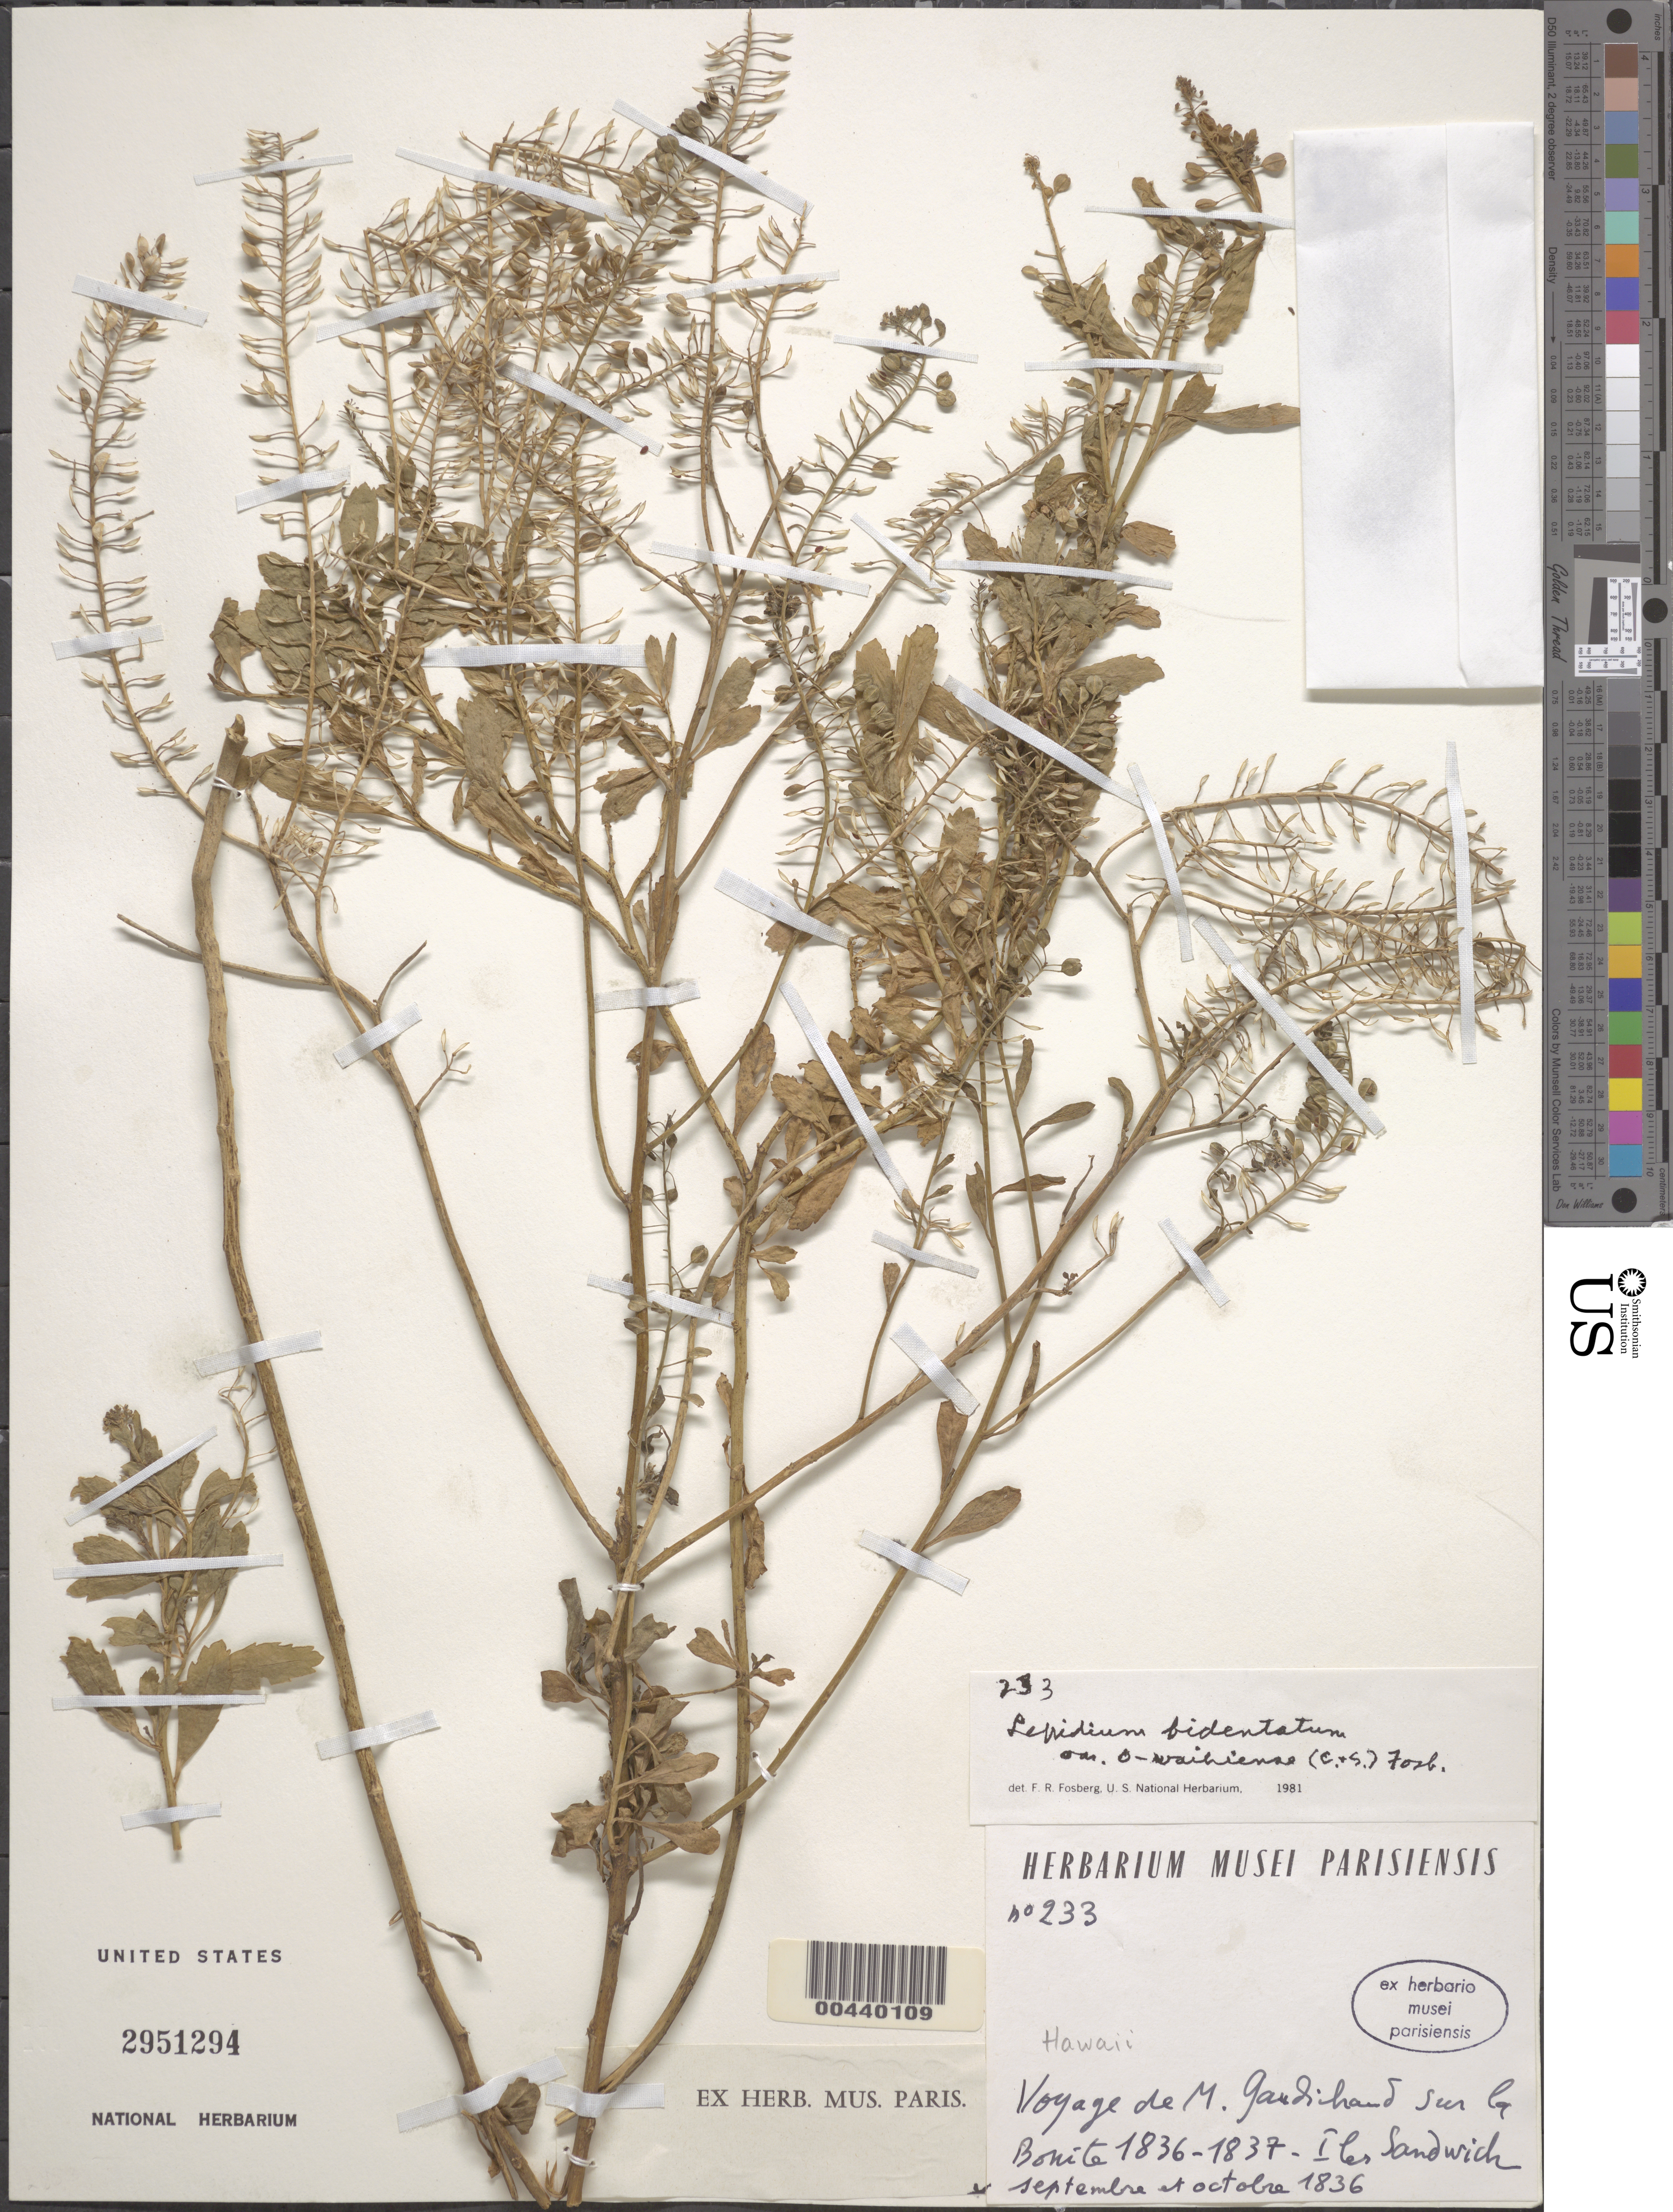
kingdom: Plantae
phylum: Tracheophyta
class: Magnoliopsida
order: Brassicales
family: Brassicaceae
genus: Lepidium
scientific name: Lepidium owaihiense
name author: Cham. & Schltdl.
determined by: Al-Shehbaz, I. A., (MO), Missouri Botanical Garden (UNITED STATES)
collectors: C. Gaudichaud & Voyage Sur La Bonite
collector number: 233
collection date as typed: septembre et octobre 1836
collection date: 1836-09/1836-10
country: United States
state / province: Hawaii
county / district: Kauai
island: Kaua'i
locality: Iles Sandwich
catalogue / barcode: US 2951294